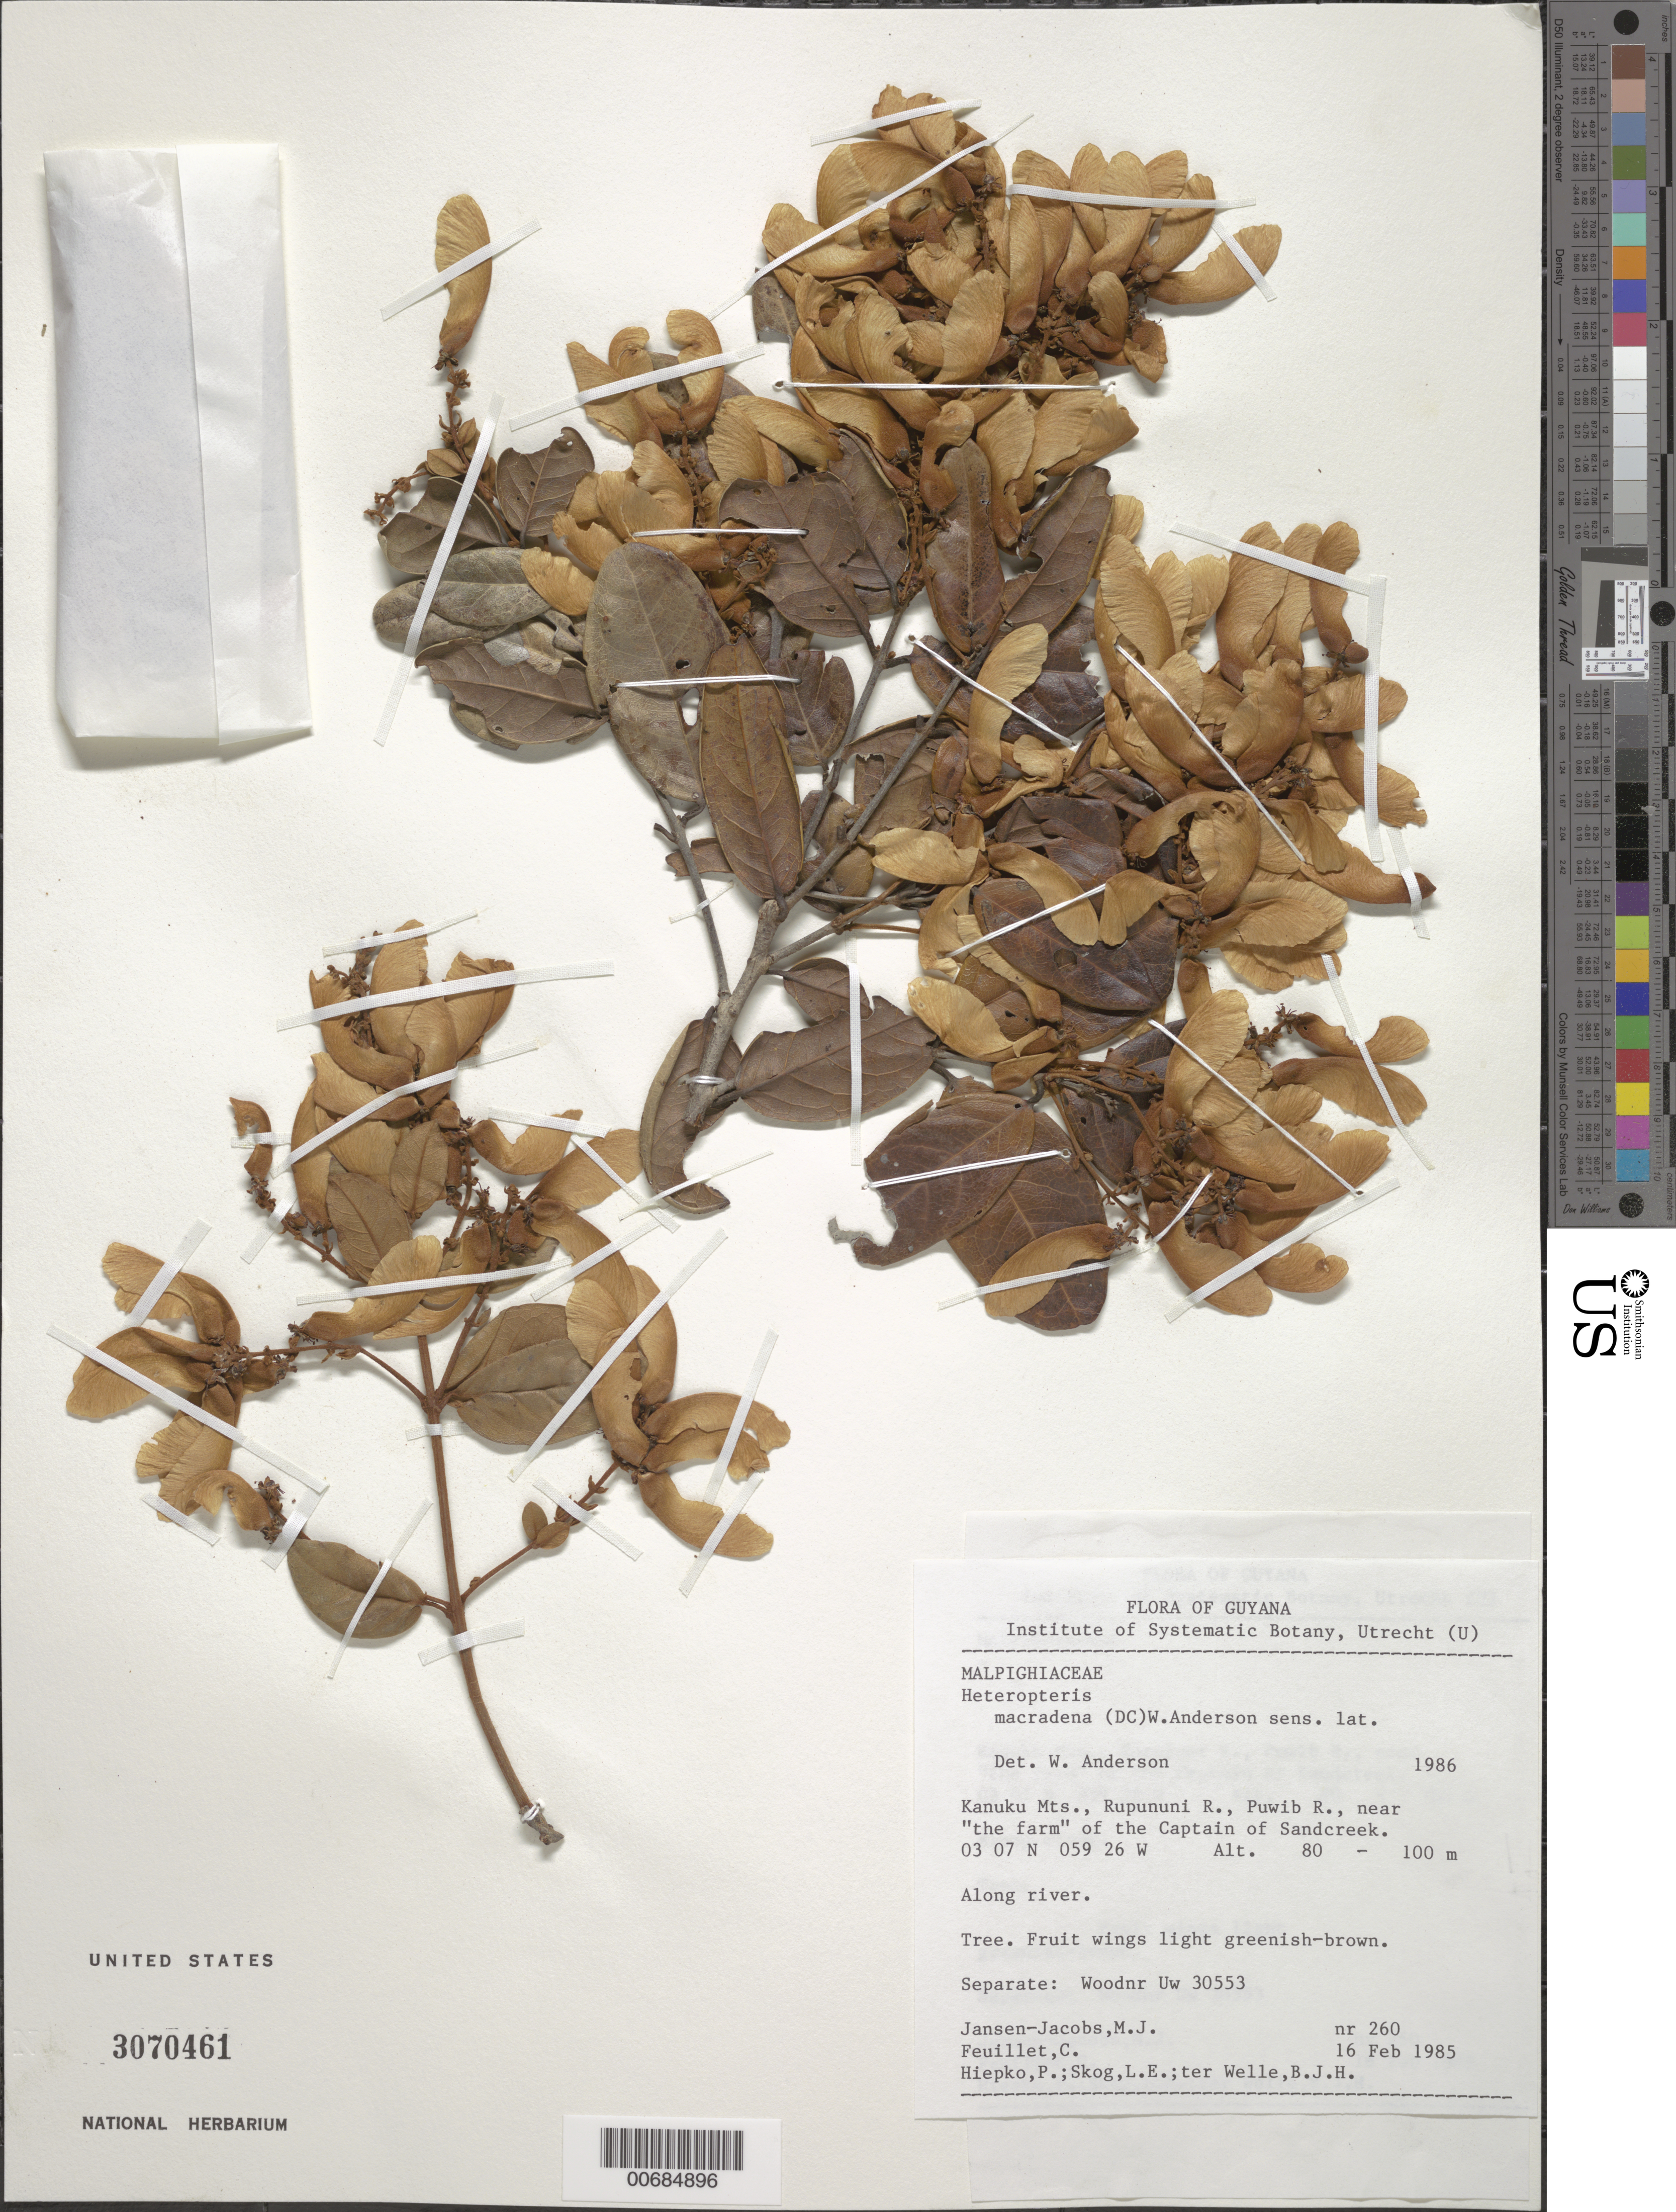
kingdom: Plantae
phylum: Tracheophyta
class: Magnoliopsida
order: Malpighiales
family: Malpighiaceae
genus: Heteropterys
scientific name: Heteropterys macradena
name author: (DC.) W.R. Anderson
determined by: Anderson, W. R., (MICH), University of Michigan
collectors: M. J. Jansen-Jacobs, C. Feuillet, P. H. Hiepko, L. E. Skog & B. Welle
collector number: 260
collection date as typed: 16-Feb-85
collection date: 1985-02-16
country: Guyana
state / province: U. Takutu-U. Essequibo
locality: Kanuku Mts., Rupununi R., Puwib R.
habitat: Along river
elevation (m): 80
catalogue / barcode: US 3070461